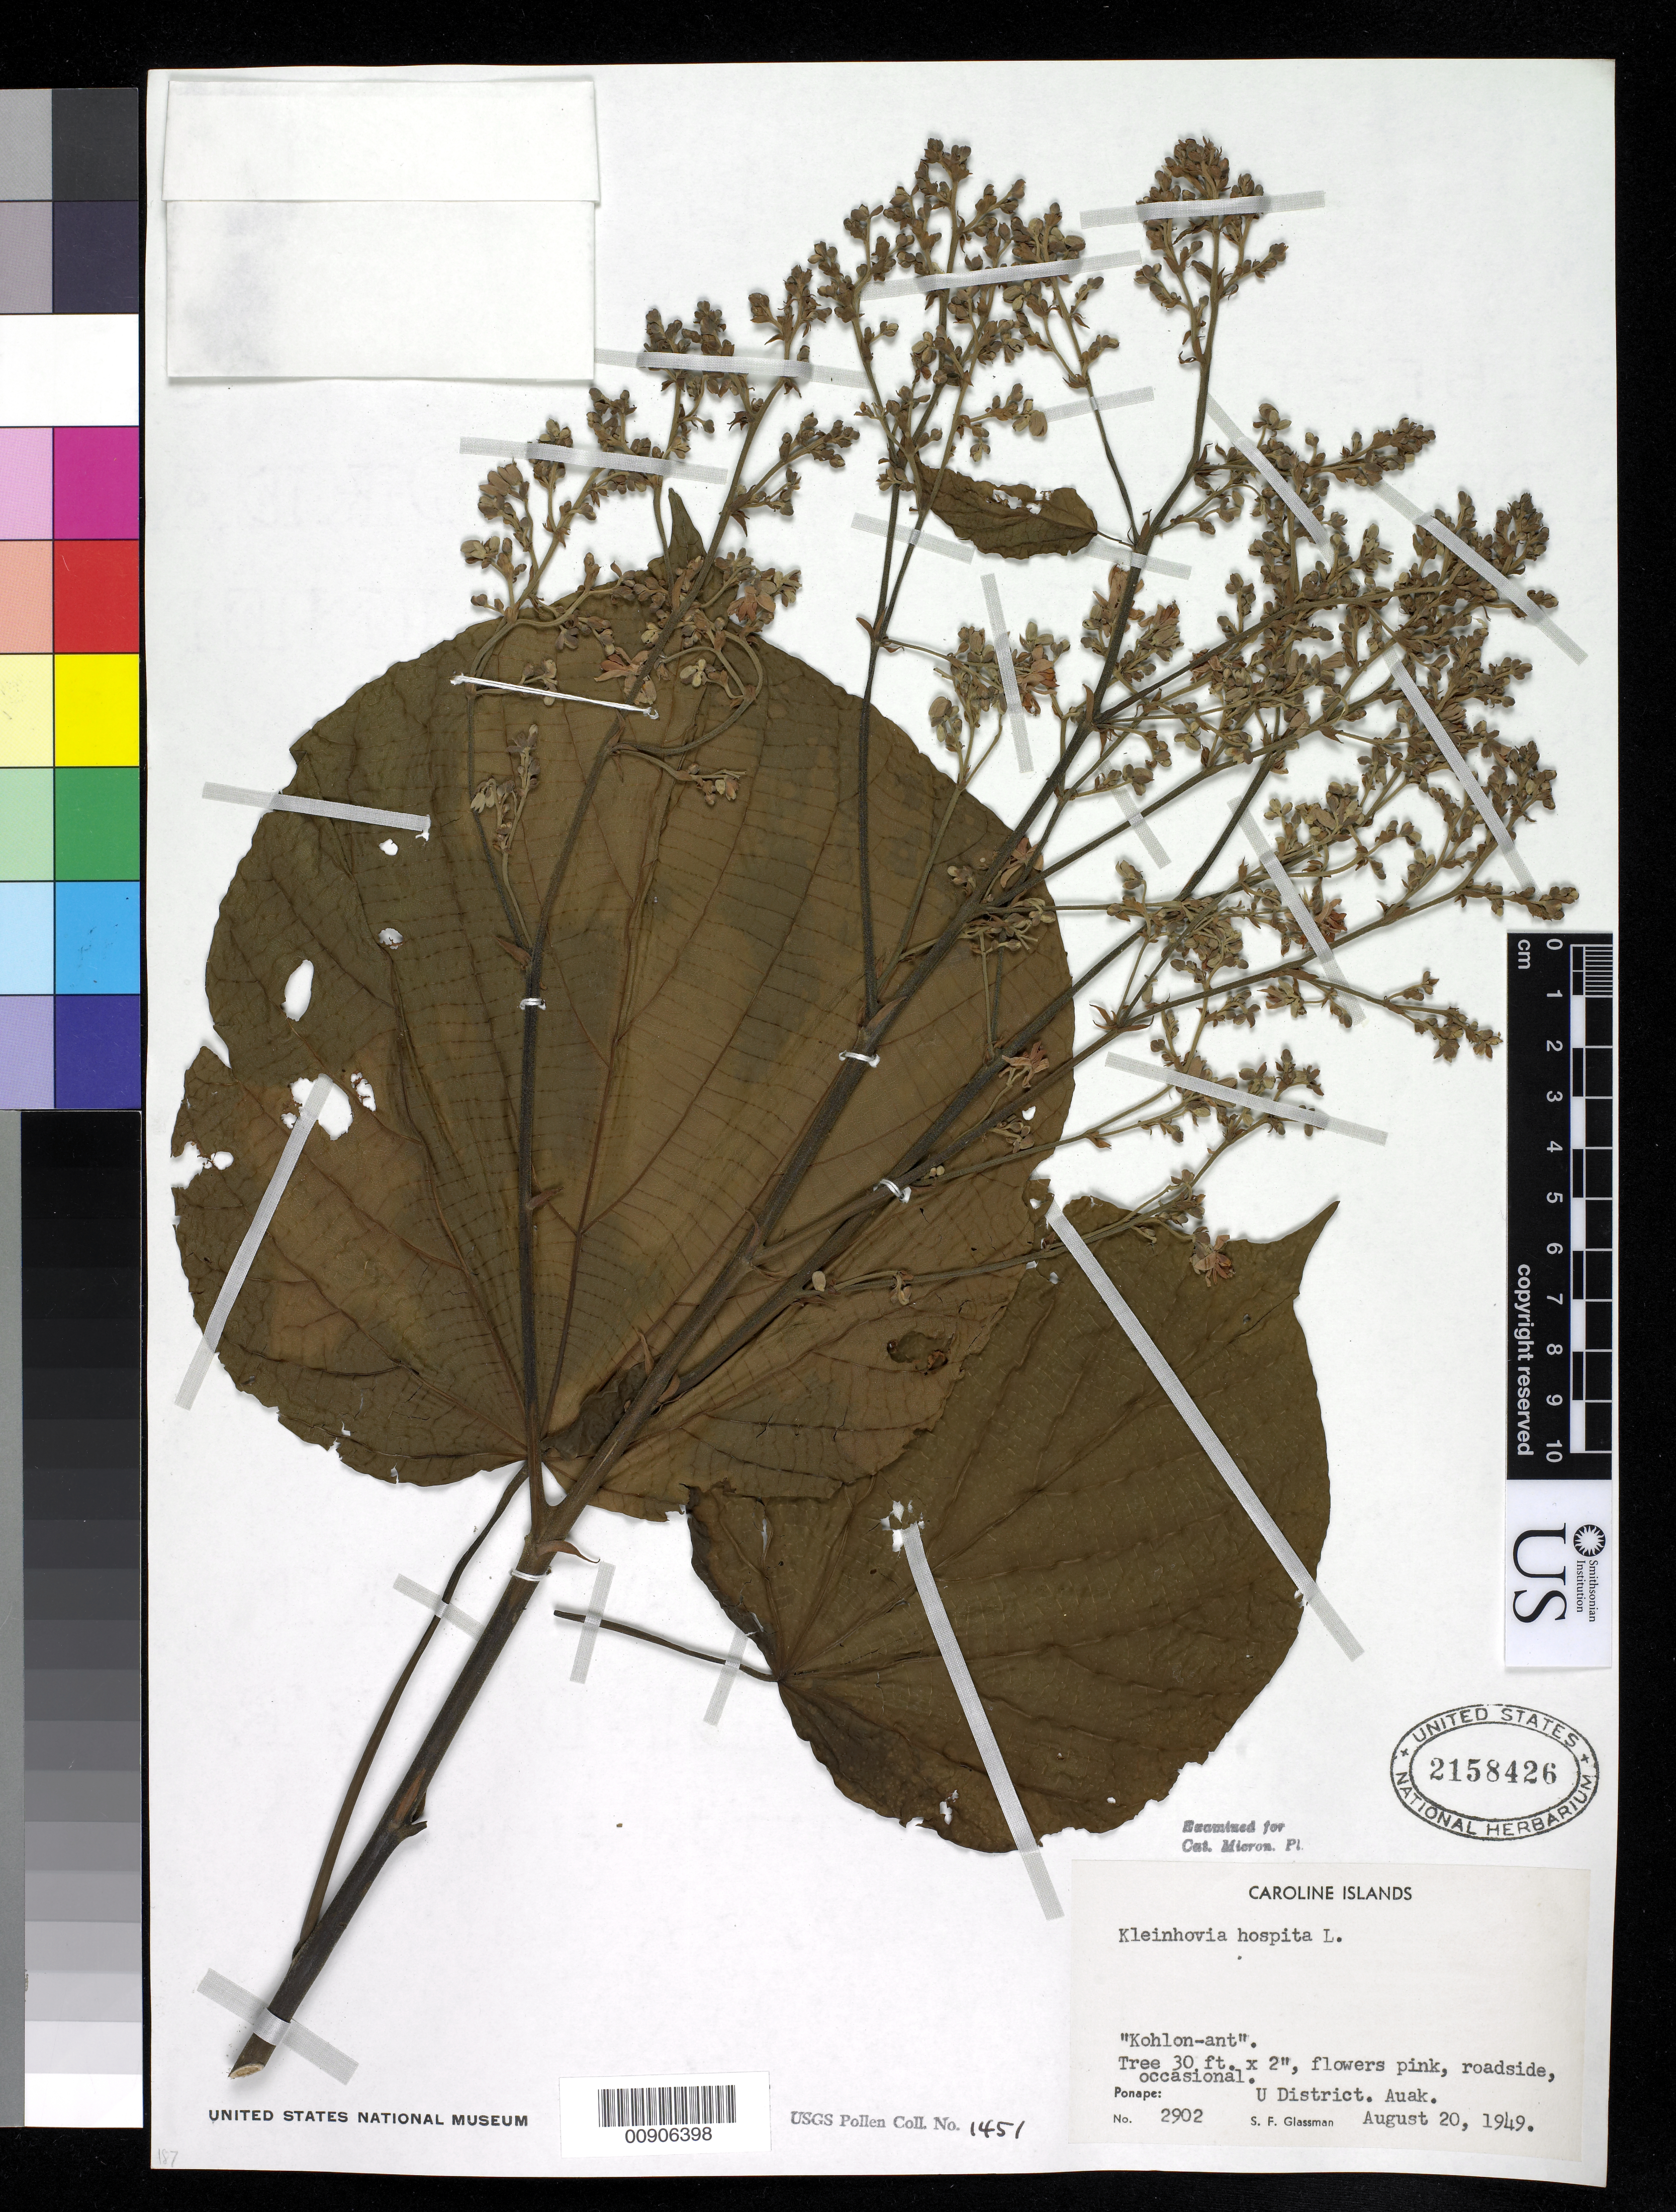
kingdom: Plantae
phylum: Tracheophyta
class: Magnoliopsida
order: Malvales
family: Malvaceae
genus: Kleinhovia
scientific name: Kleinhovia hospita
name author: L.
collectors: S. F. Glassman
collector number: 2902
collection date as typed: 20 Aug 1949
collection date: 1949-08-20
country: Micronesia, Federated States of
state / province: Pohnpei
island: Pohnpei [Ponape]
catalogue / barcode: US 2158426